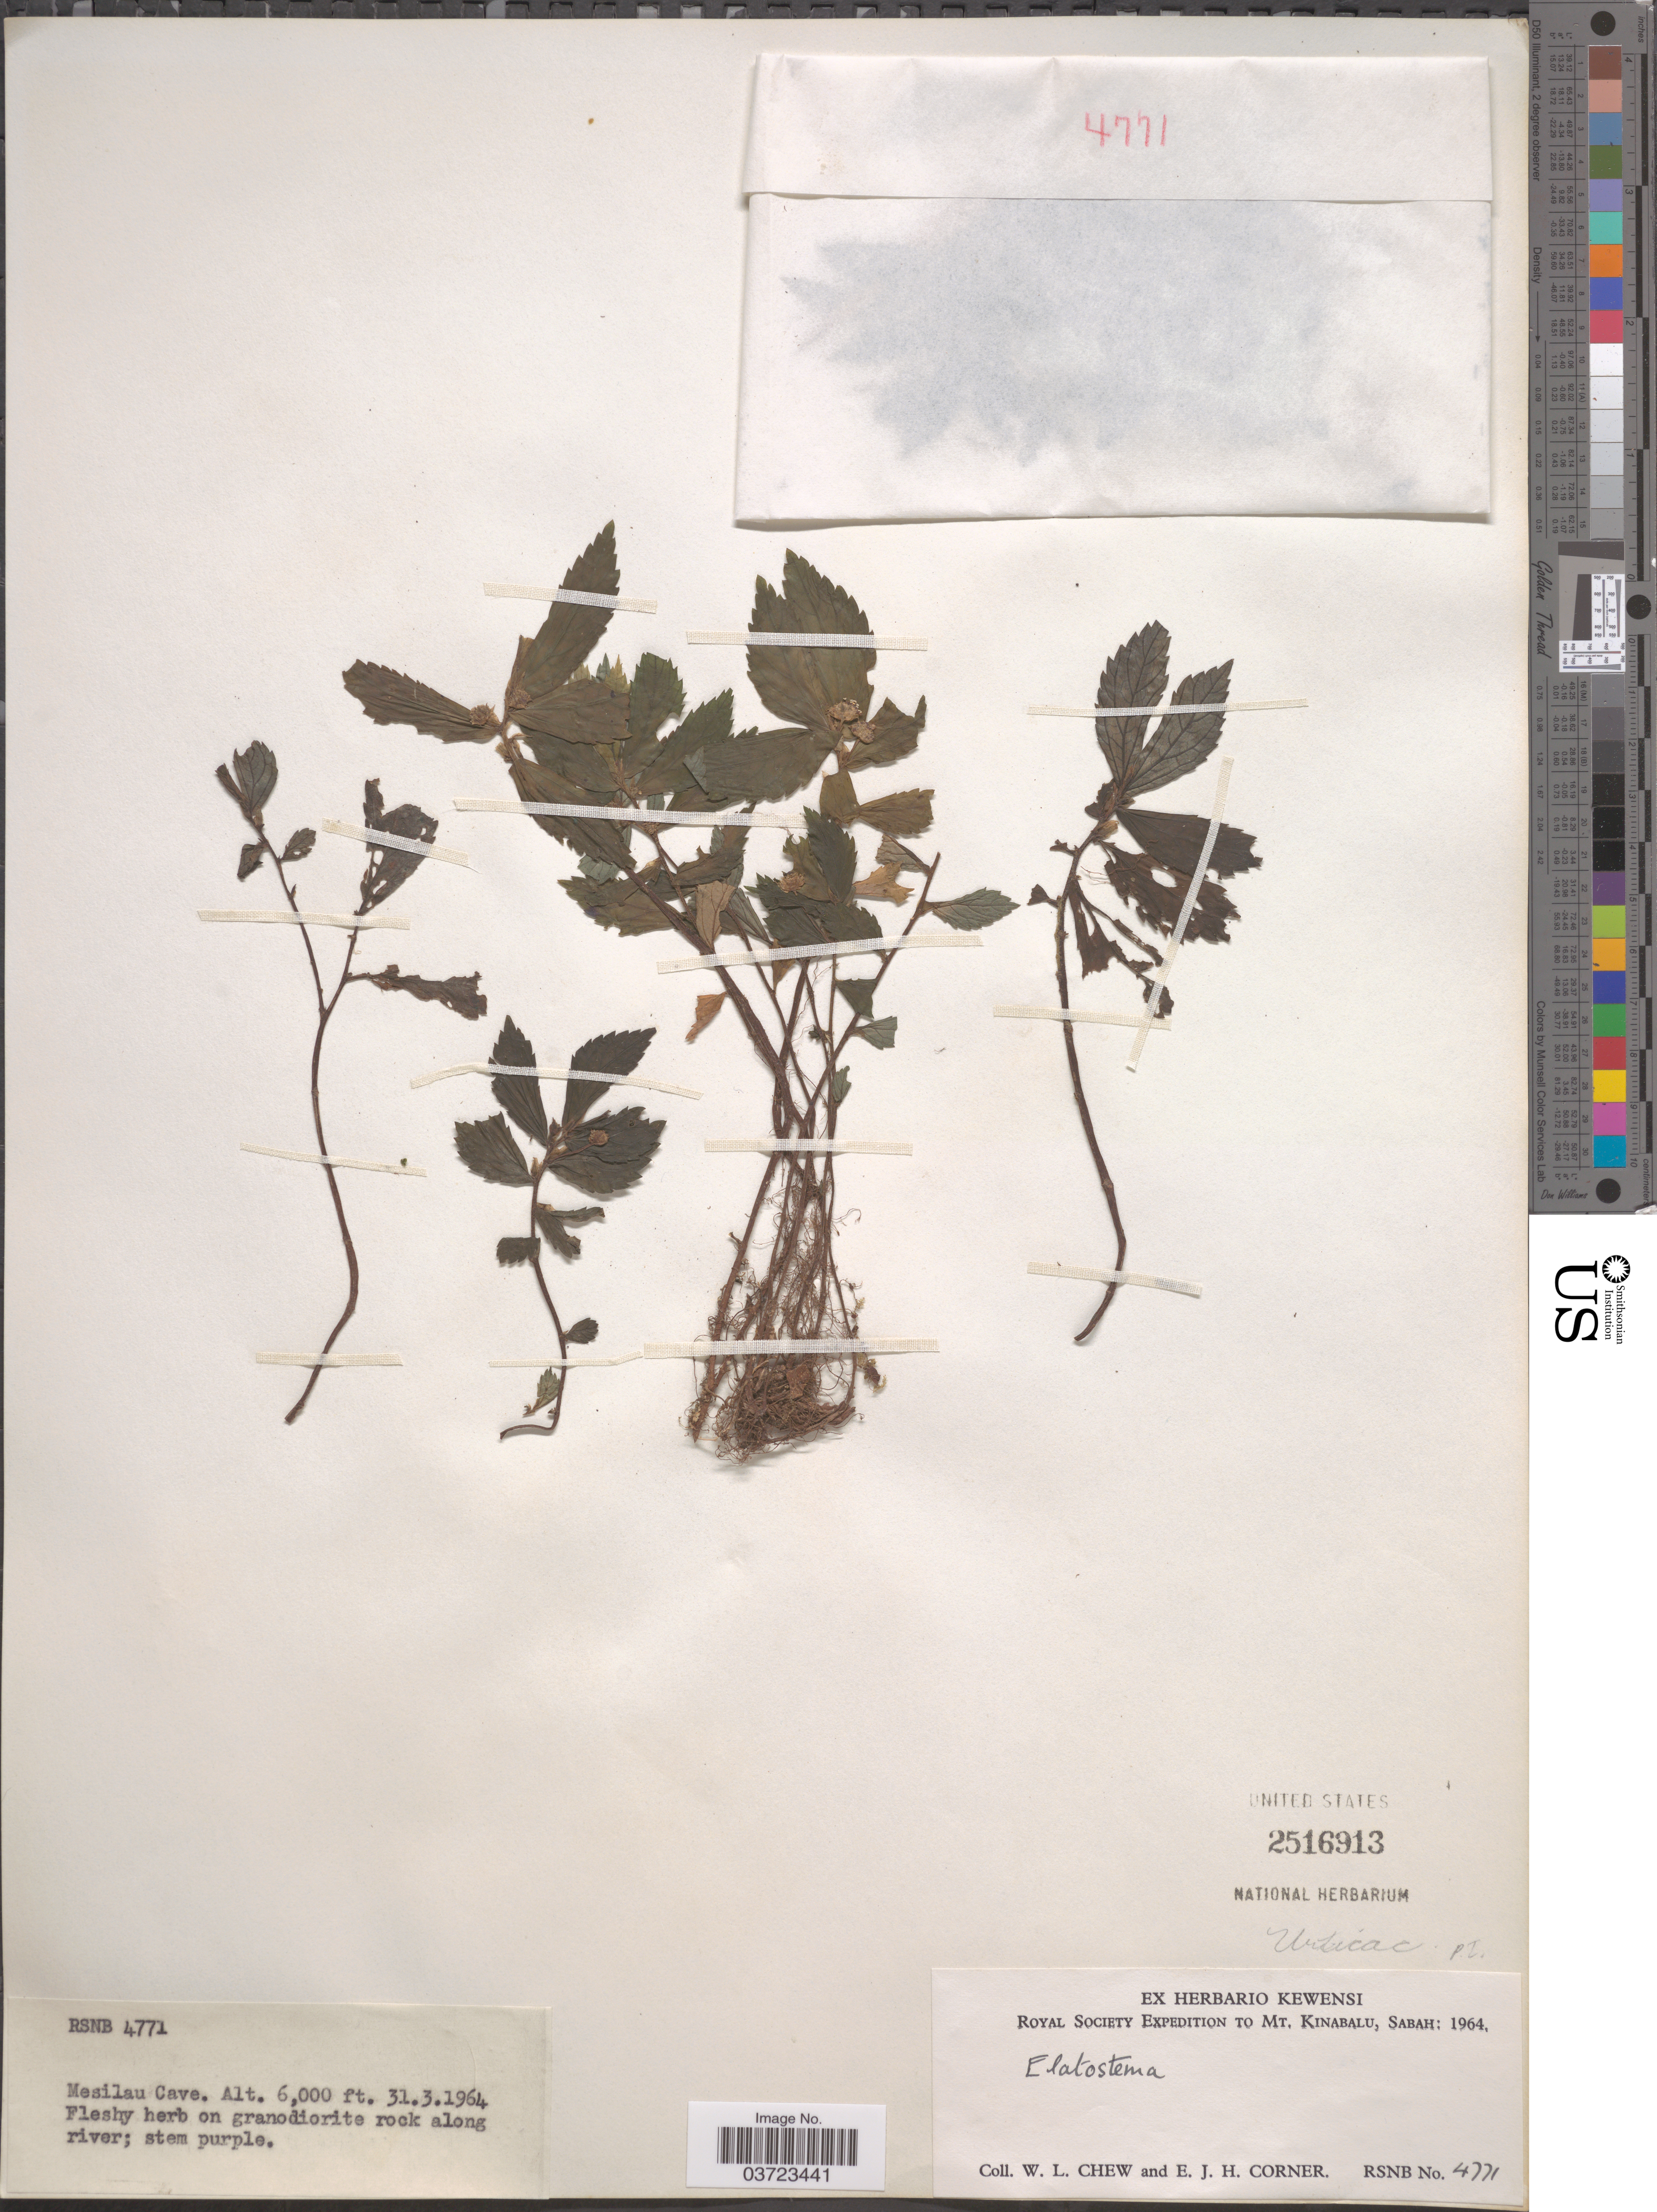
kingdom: Plantae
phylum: Tracheophyta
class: Magnoliopsida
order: Rosales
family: Urticaceae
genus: Elatostema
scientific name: Elatostema sp.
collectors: W. Chew & E. Corner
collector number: RSNB4771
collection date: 1964-03-31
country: Malaysia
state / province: Sabah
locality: Mt. Kinabalu. Mesilau Cave.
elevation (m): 1829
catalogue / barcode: US 2516913